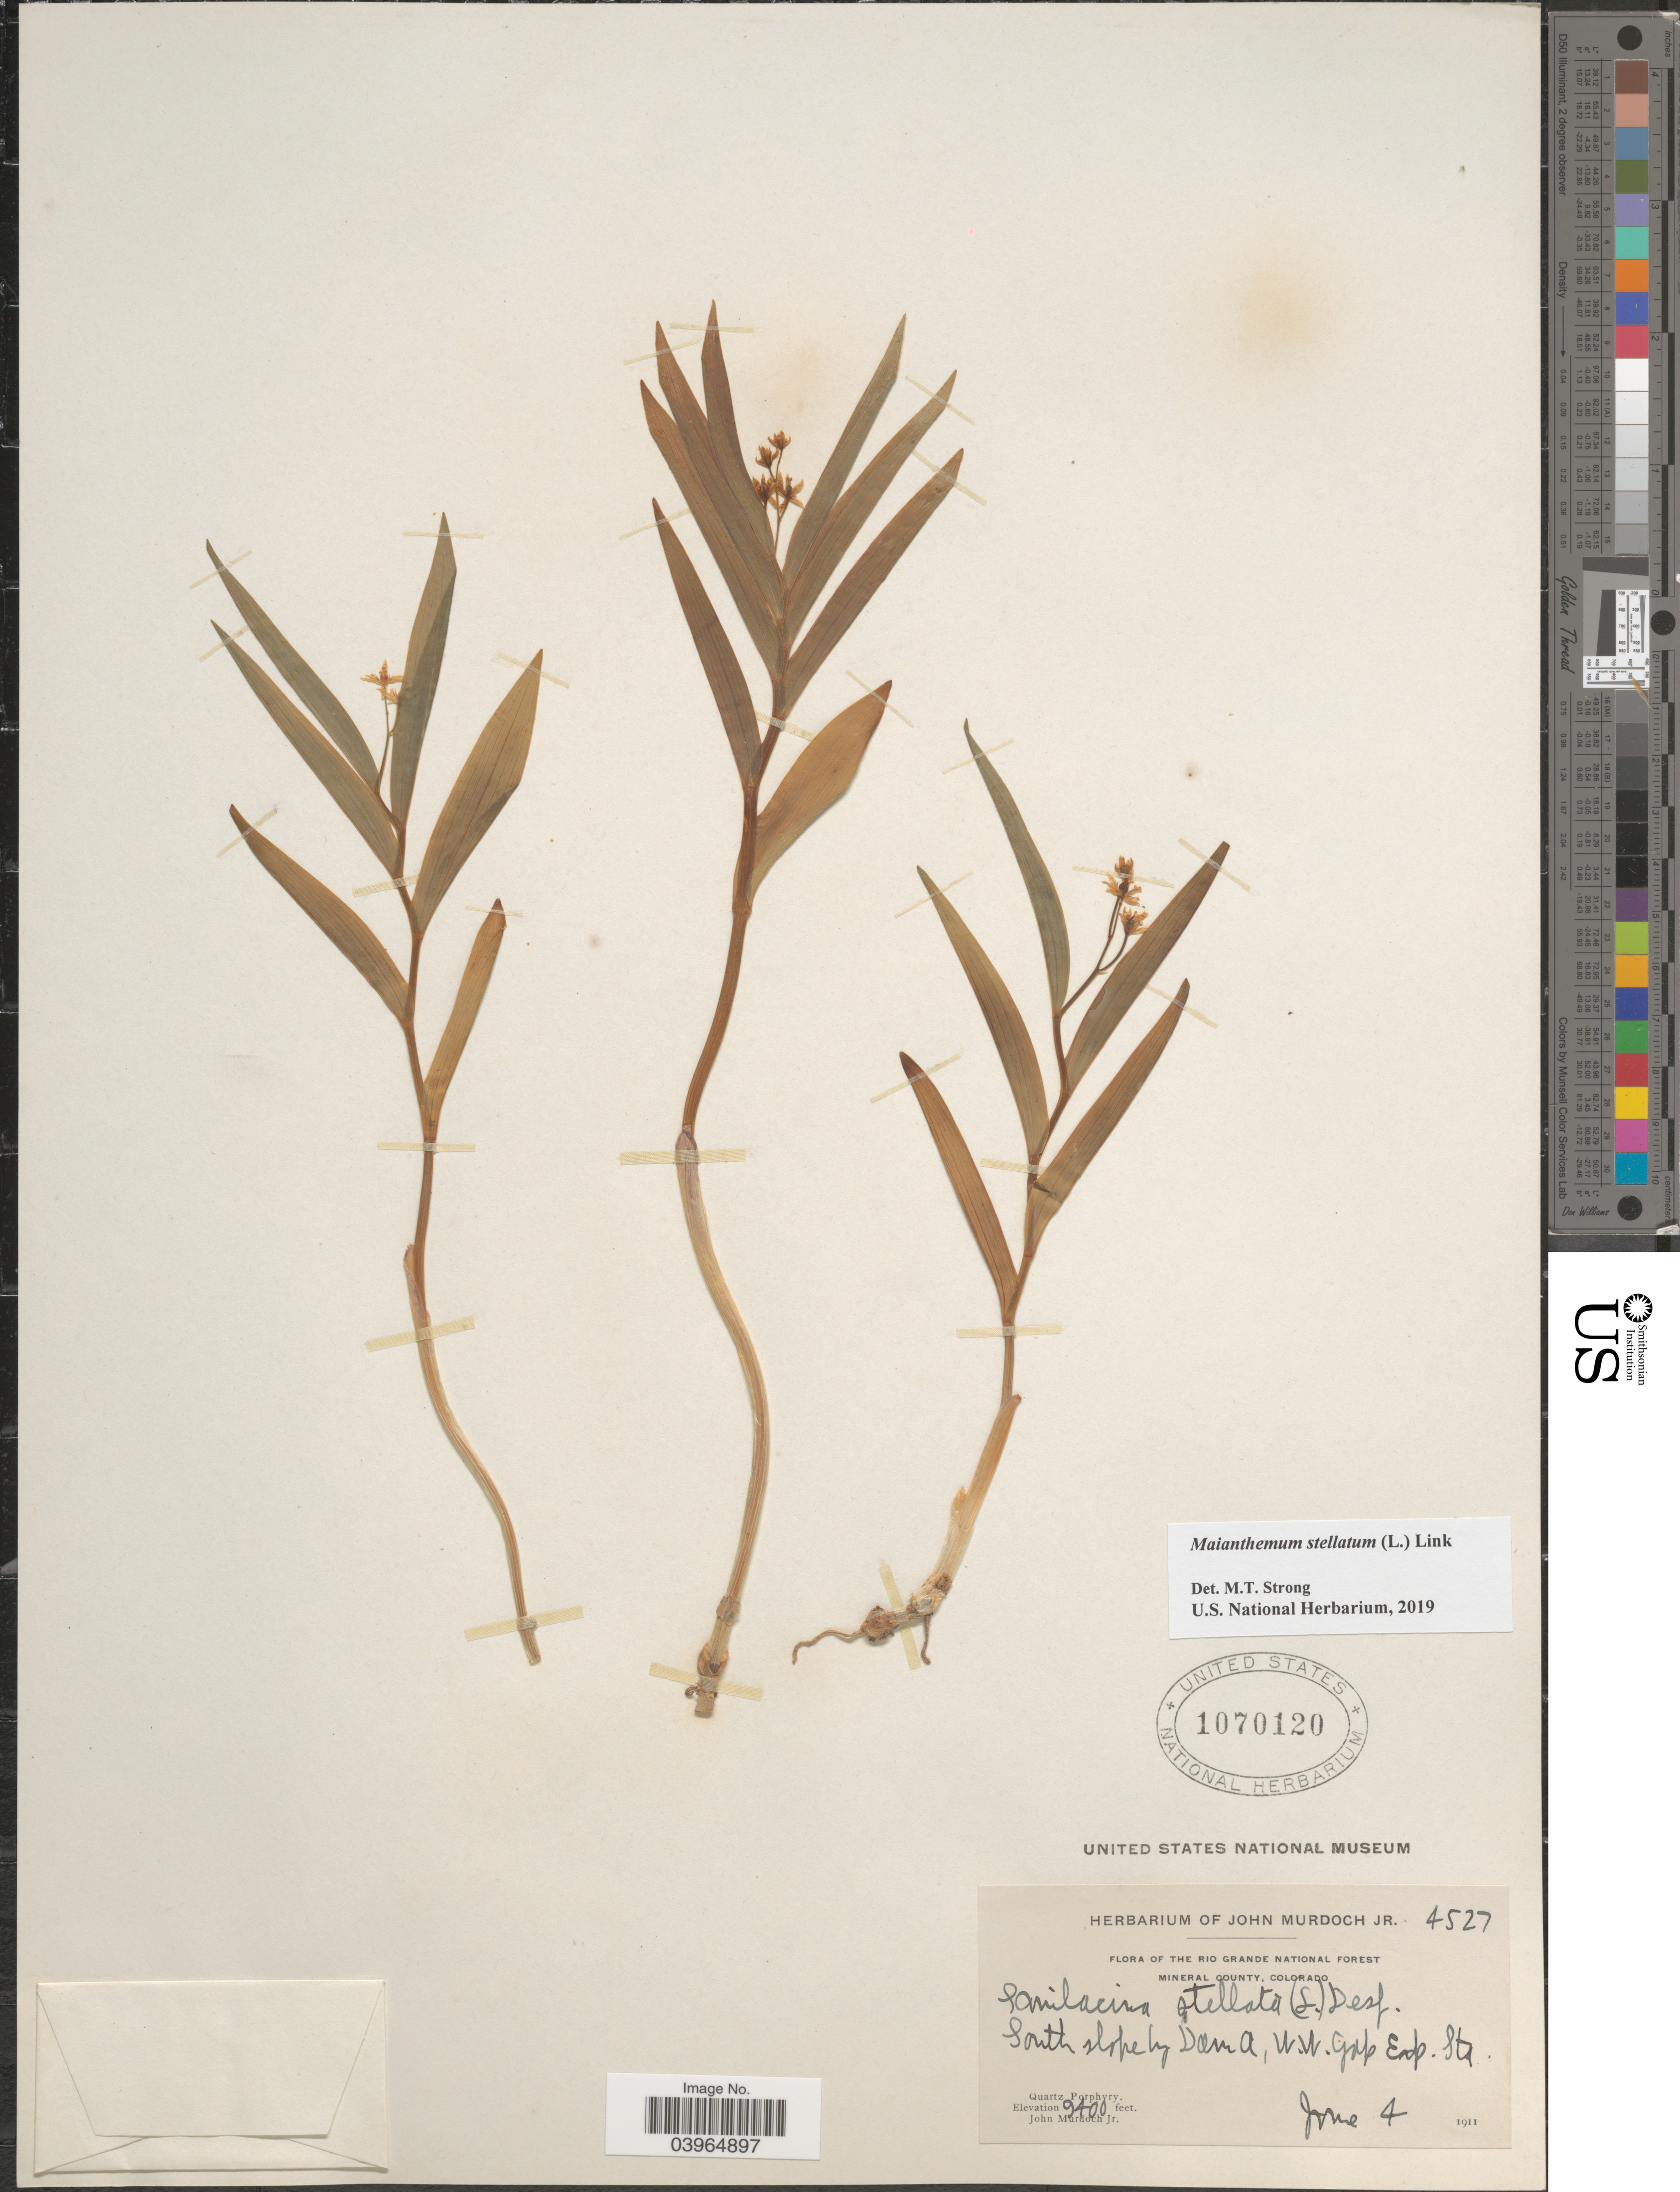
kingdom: Plantae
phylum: Tracheophyta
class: Liliopsida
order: Asparagales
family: Asparagaceae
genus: Maianthemum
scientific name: Maianthemum stellatum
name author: (L.) Link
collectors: J. Murdoch Jr.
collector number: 4527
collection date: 1911-06-04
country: United States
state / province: Colorado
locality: The Rio Grande National Forest. Mineral County. South slope by Dam A, W.W. Gap Exp. Sta.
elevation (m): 2865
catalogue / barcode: US 1070120